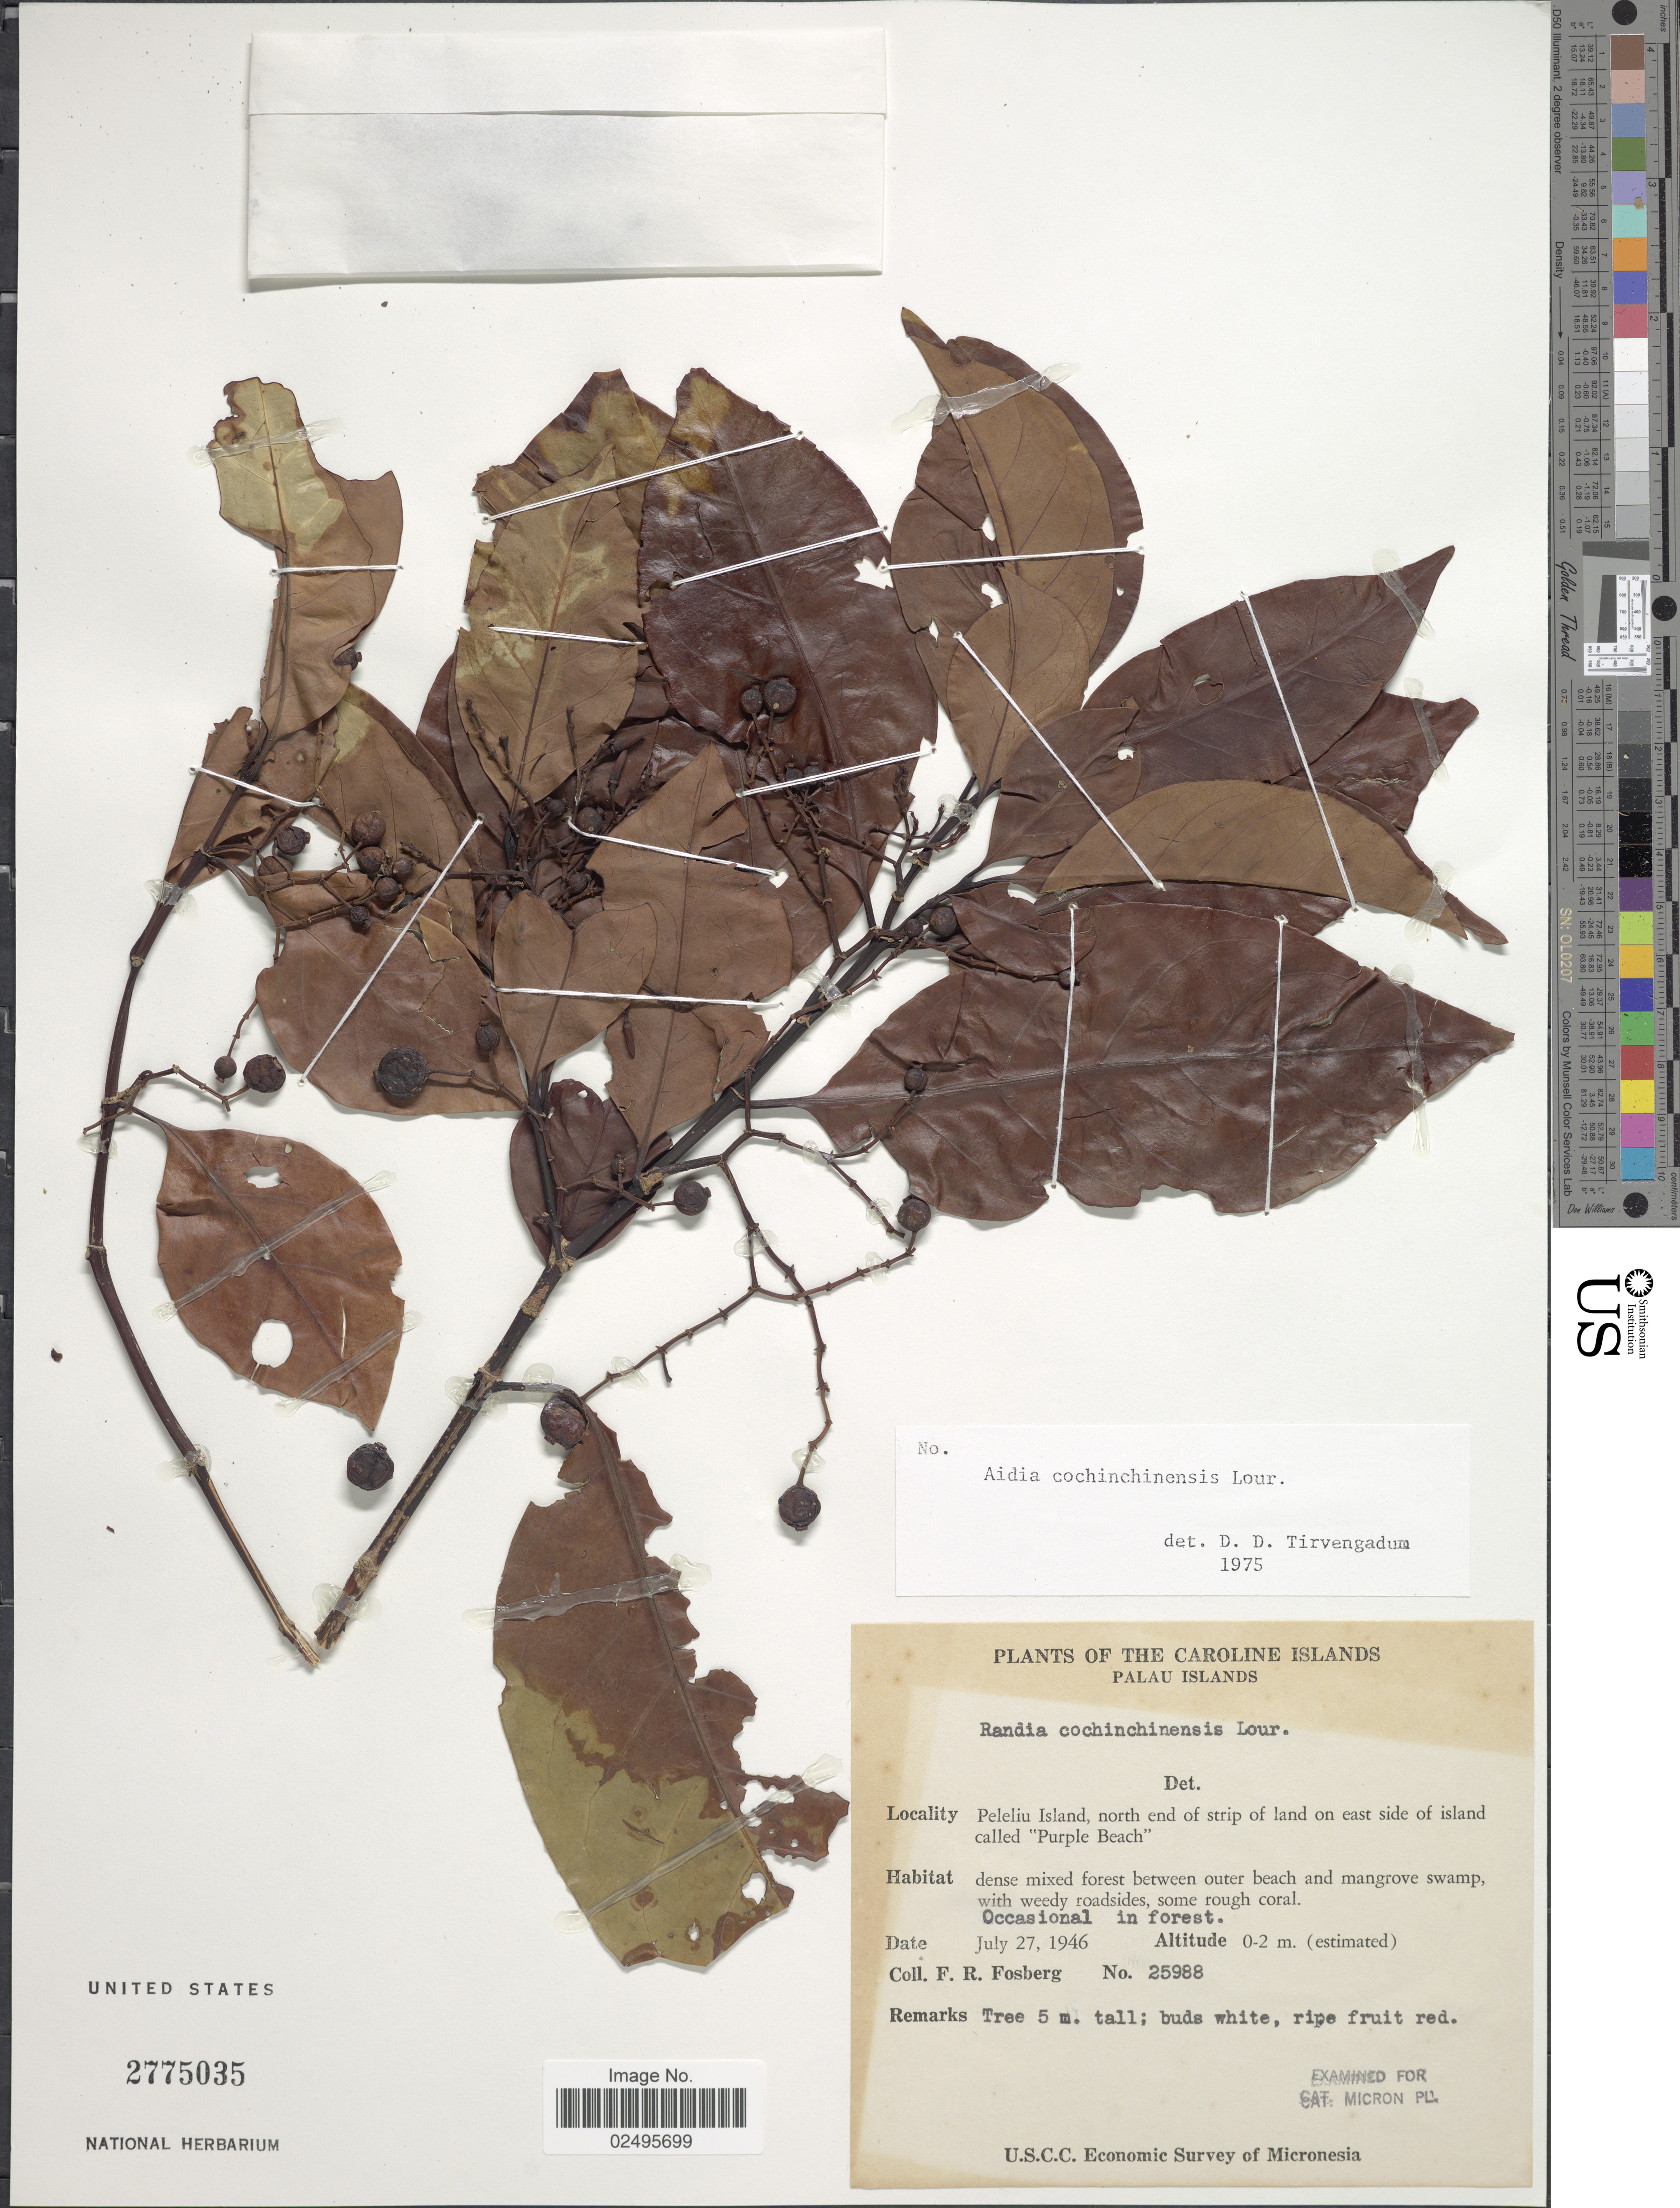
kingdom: Plantae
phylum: Tracheophyta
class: Magnoliopsida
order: Gentianales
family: Rubiaceae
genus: Aidia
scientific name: Aidia graeffei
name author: (Reinecke) Tirveng.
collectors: F. R. Fosberg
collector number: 25988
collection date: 1946-07-27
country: Palau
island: Beliliou [Peleliu]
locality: Palau Islands. Peleliu Island, north end of strip of land on east side of island called "Purple Beach"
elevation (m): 0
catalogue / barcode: US 2775035